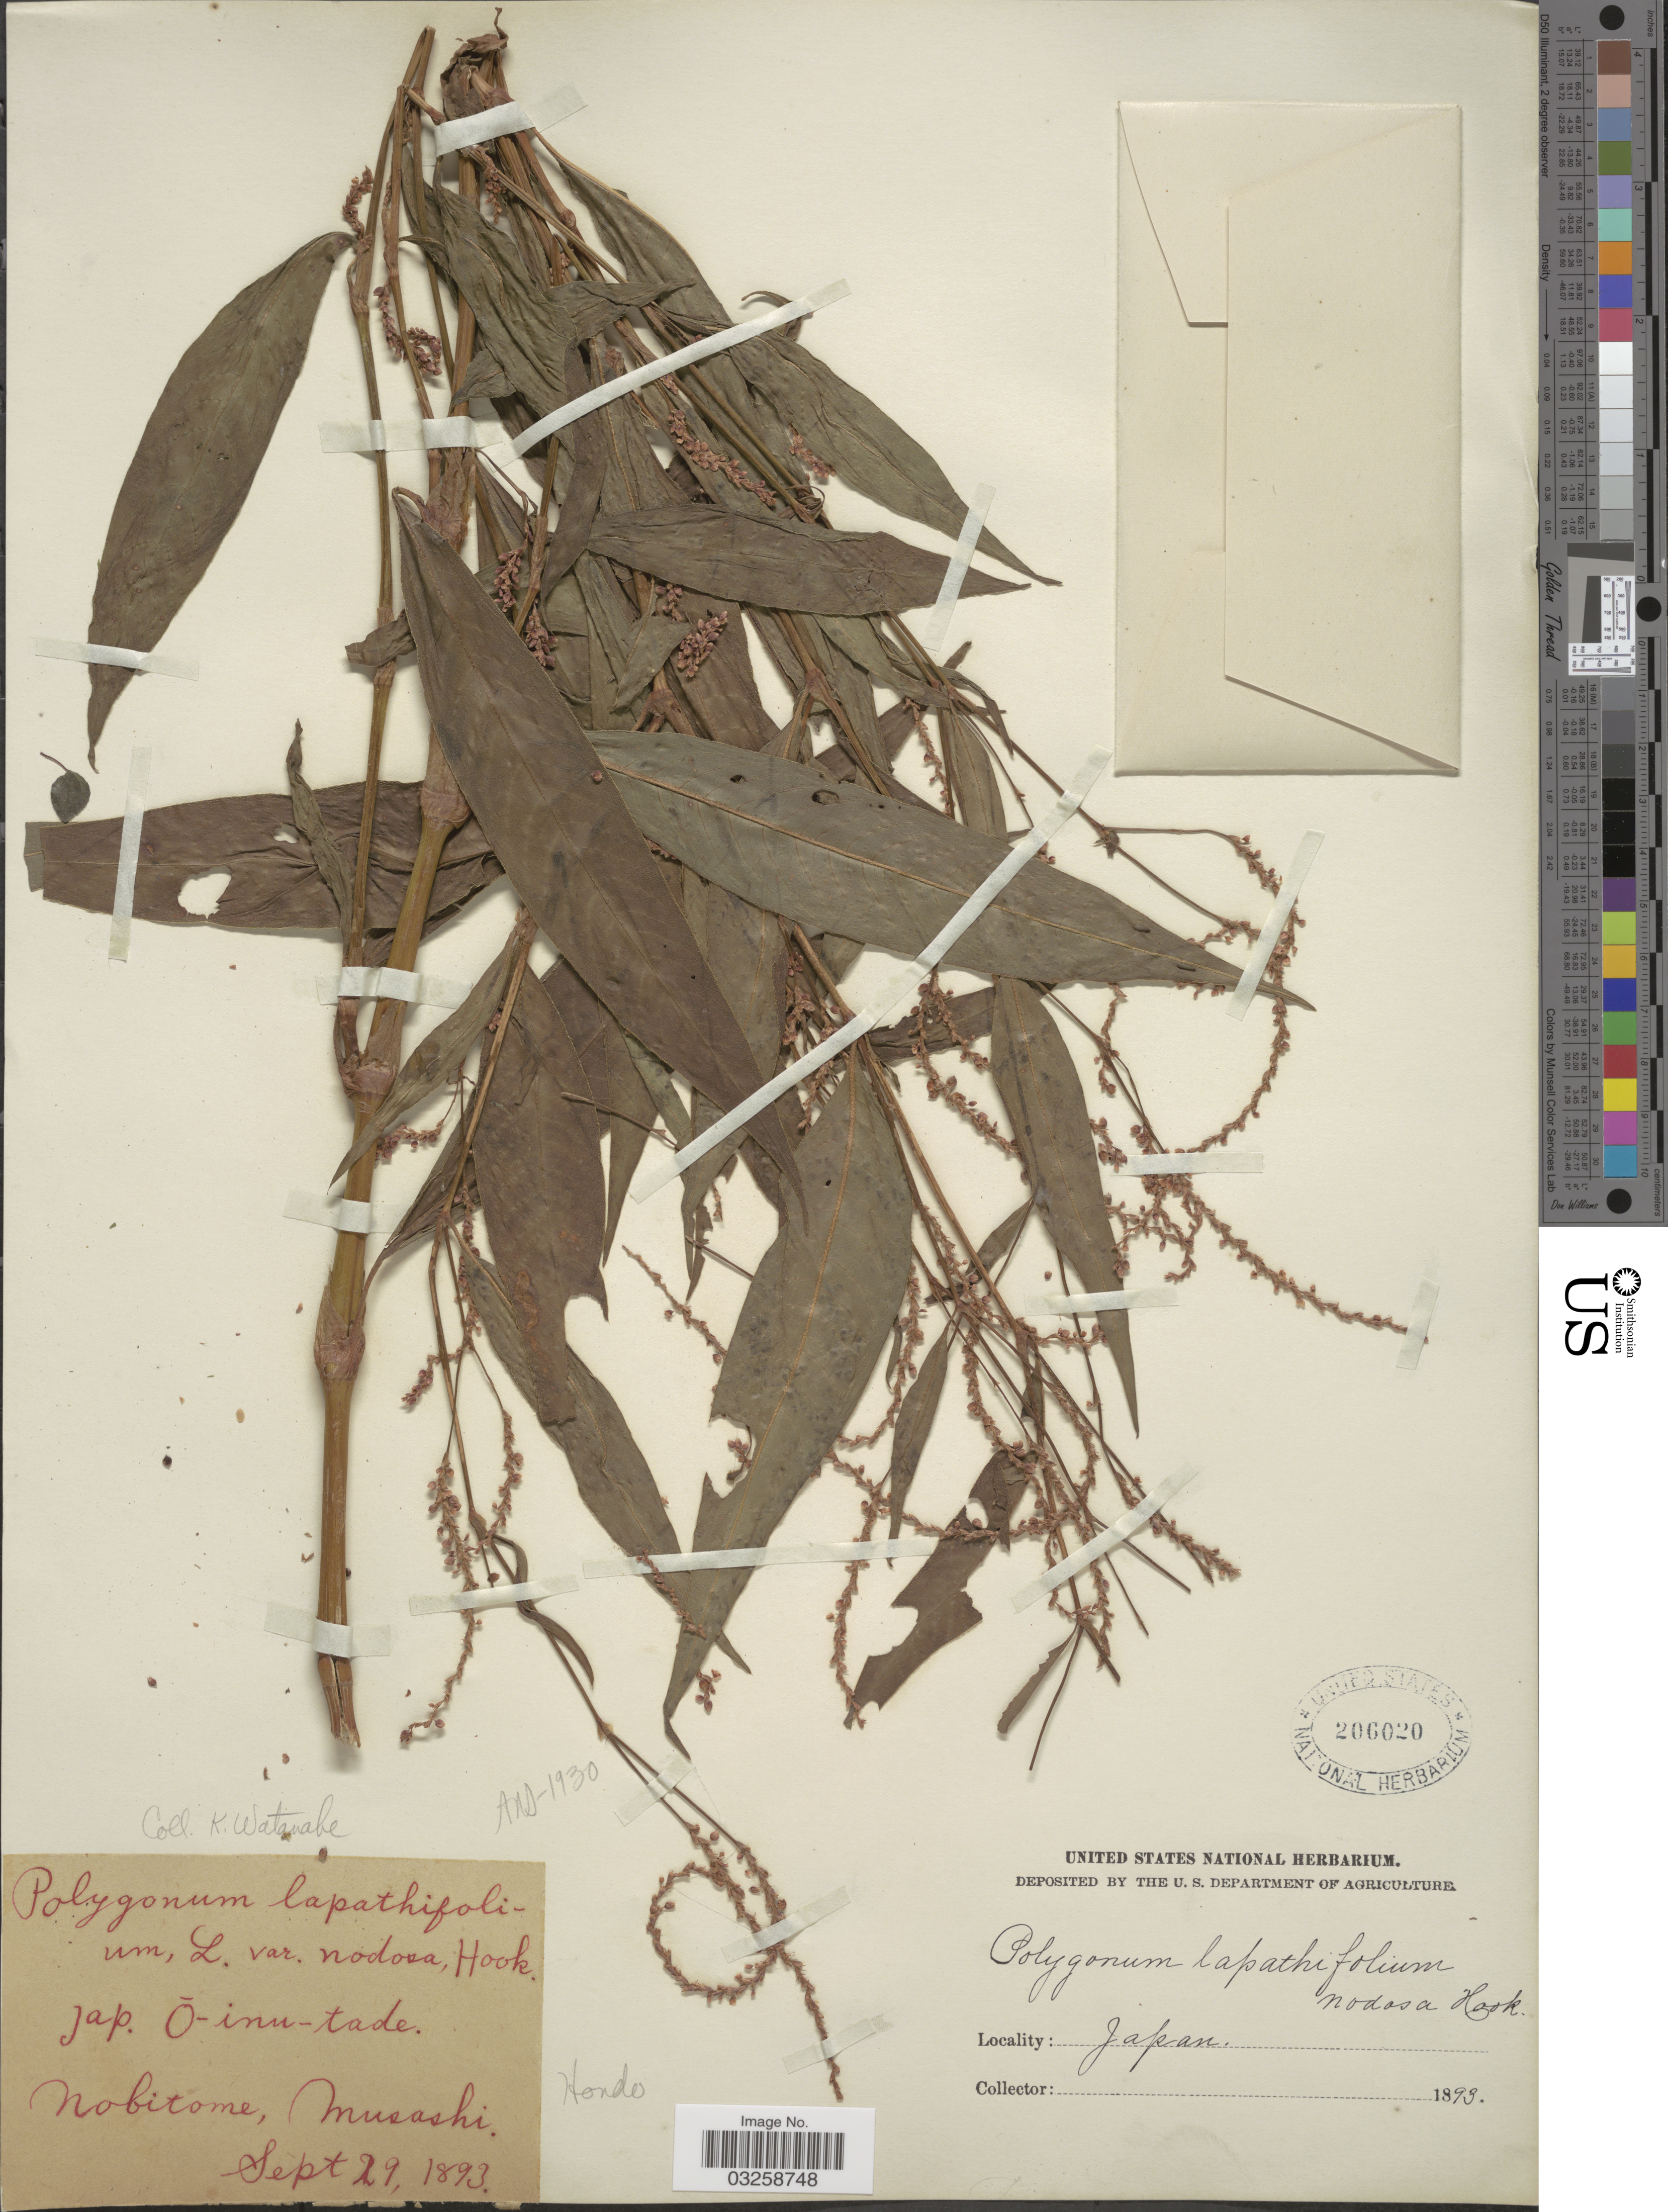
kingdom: Plantae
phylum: Tracheophyta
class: Magnoliopsida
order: Caryophyllales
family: Polygonaceae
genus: Polygonum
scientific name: Polygonum lapathifolium var. salicifolium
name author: Sibth.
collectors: K. Watanabe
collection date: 1893-09-29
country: Japan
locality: Nobitome, Musashi. Hondo.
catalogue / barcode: US 206020